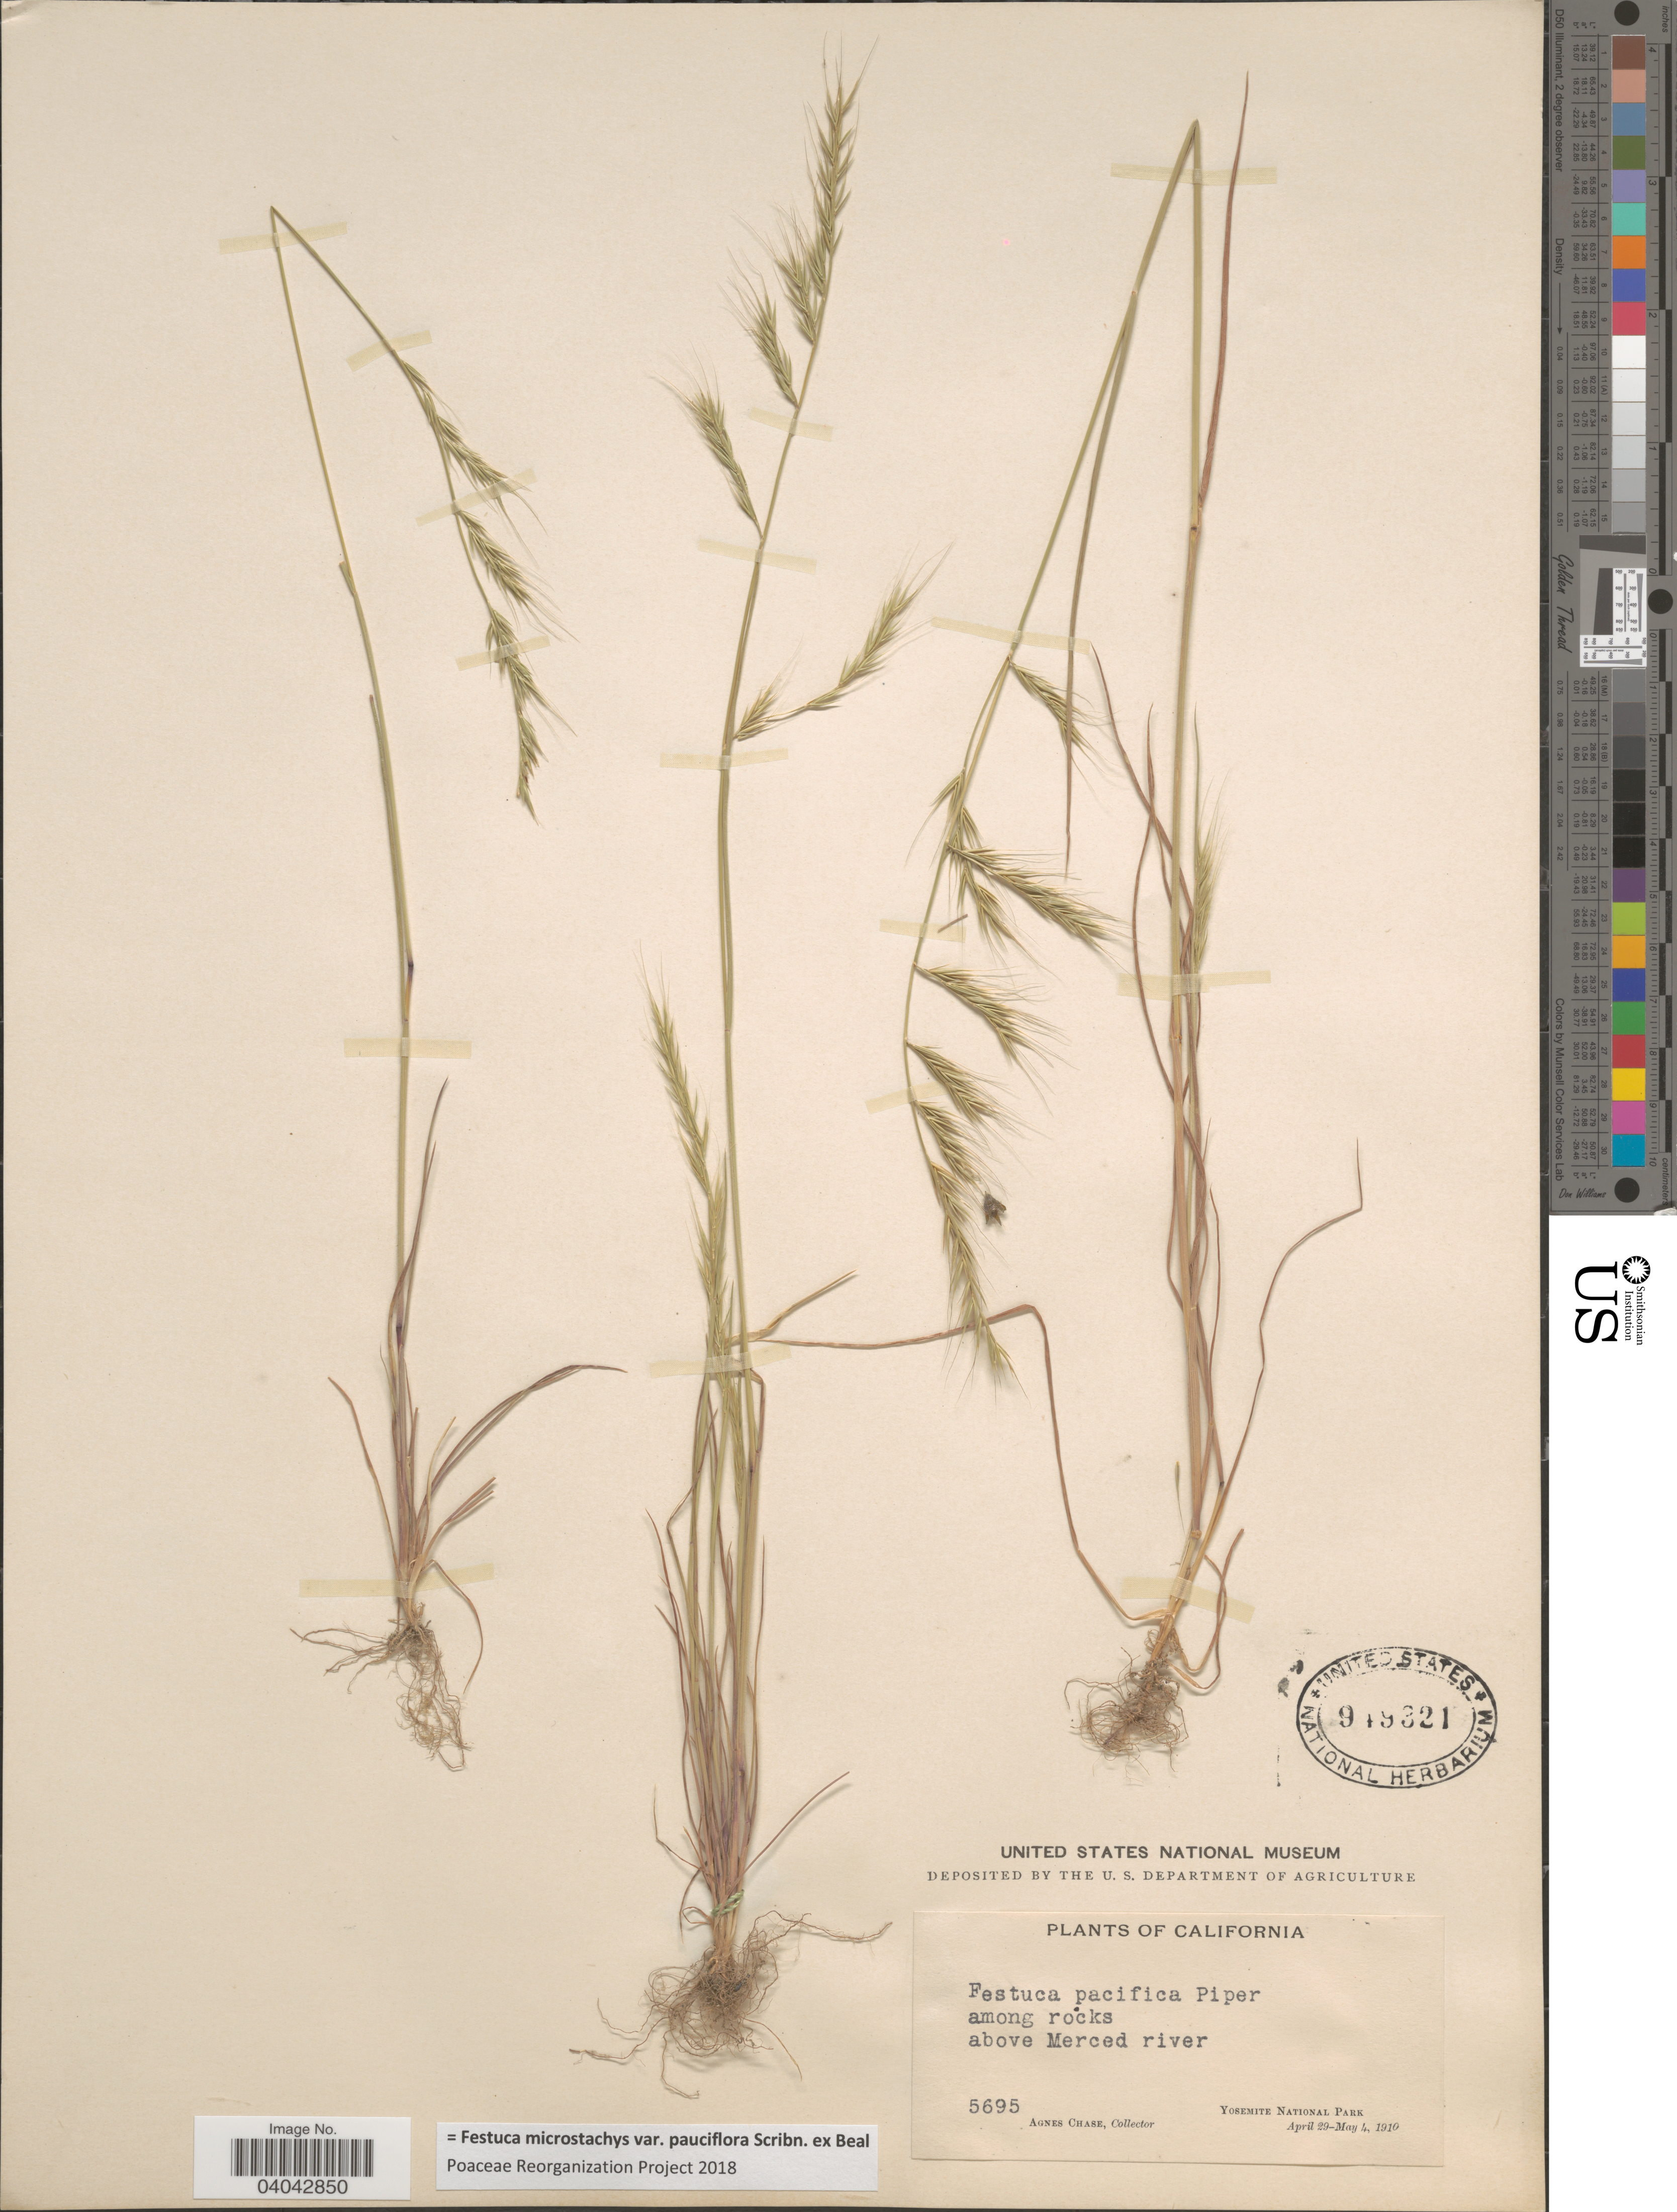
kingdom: Plantae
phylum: Tracheophyta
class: Liliopsida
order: Poales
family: Poaceae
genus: Festuca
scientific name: Festuca microstachys var. pauciflora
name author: Scribn. ex W.J. Beal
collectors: A. Chase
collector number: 5695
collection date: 1910-04-29/1910-05-04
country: United States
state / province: California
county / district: Mariposa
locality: Among rocks above Merced River. Yosemite National Park.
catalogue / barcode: US 949321